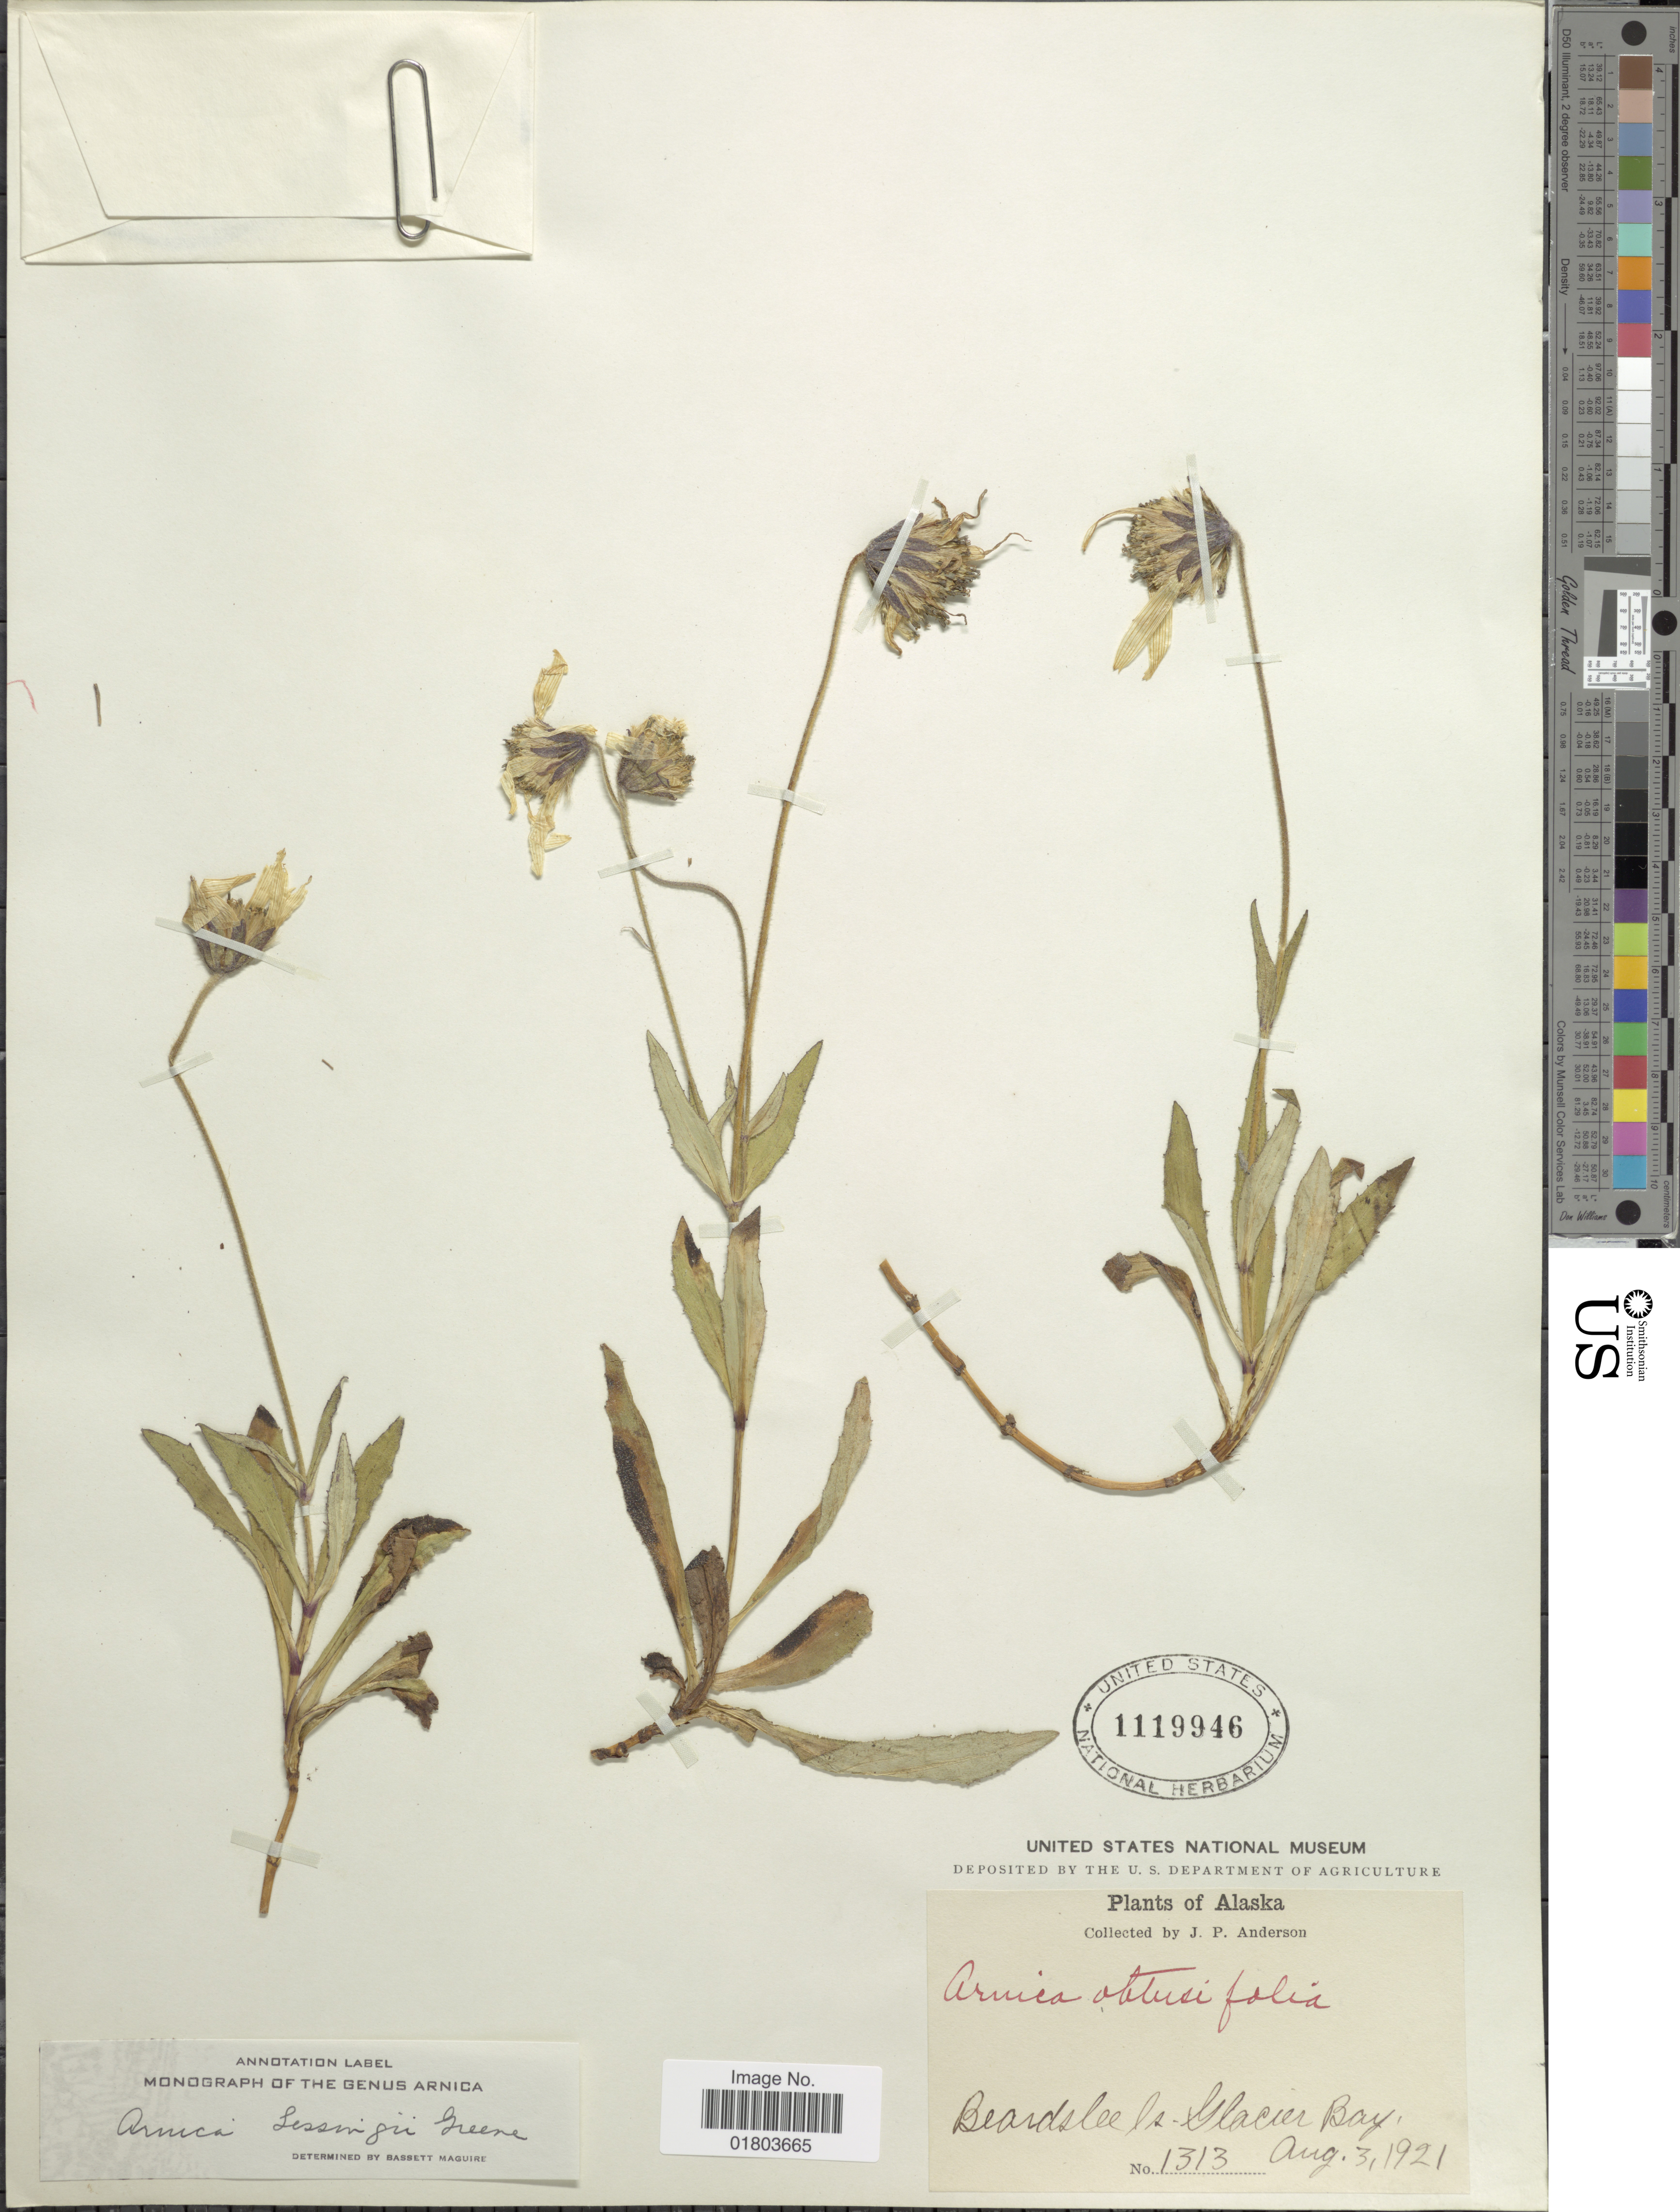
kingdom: Plantae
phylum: Tracheophyta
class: Magnoliopsida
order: Asterales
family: Asteraceae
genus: Arnica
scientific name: Arnica lessingii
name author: (Torr. & A. Gray) Greene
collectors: J. P. Anderson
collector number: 1313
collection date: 1921-08-03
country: United States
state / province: Alaska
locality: Beardslee Is-Glacier Bay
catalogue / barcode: US 119946